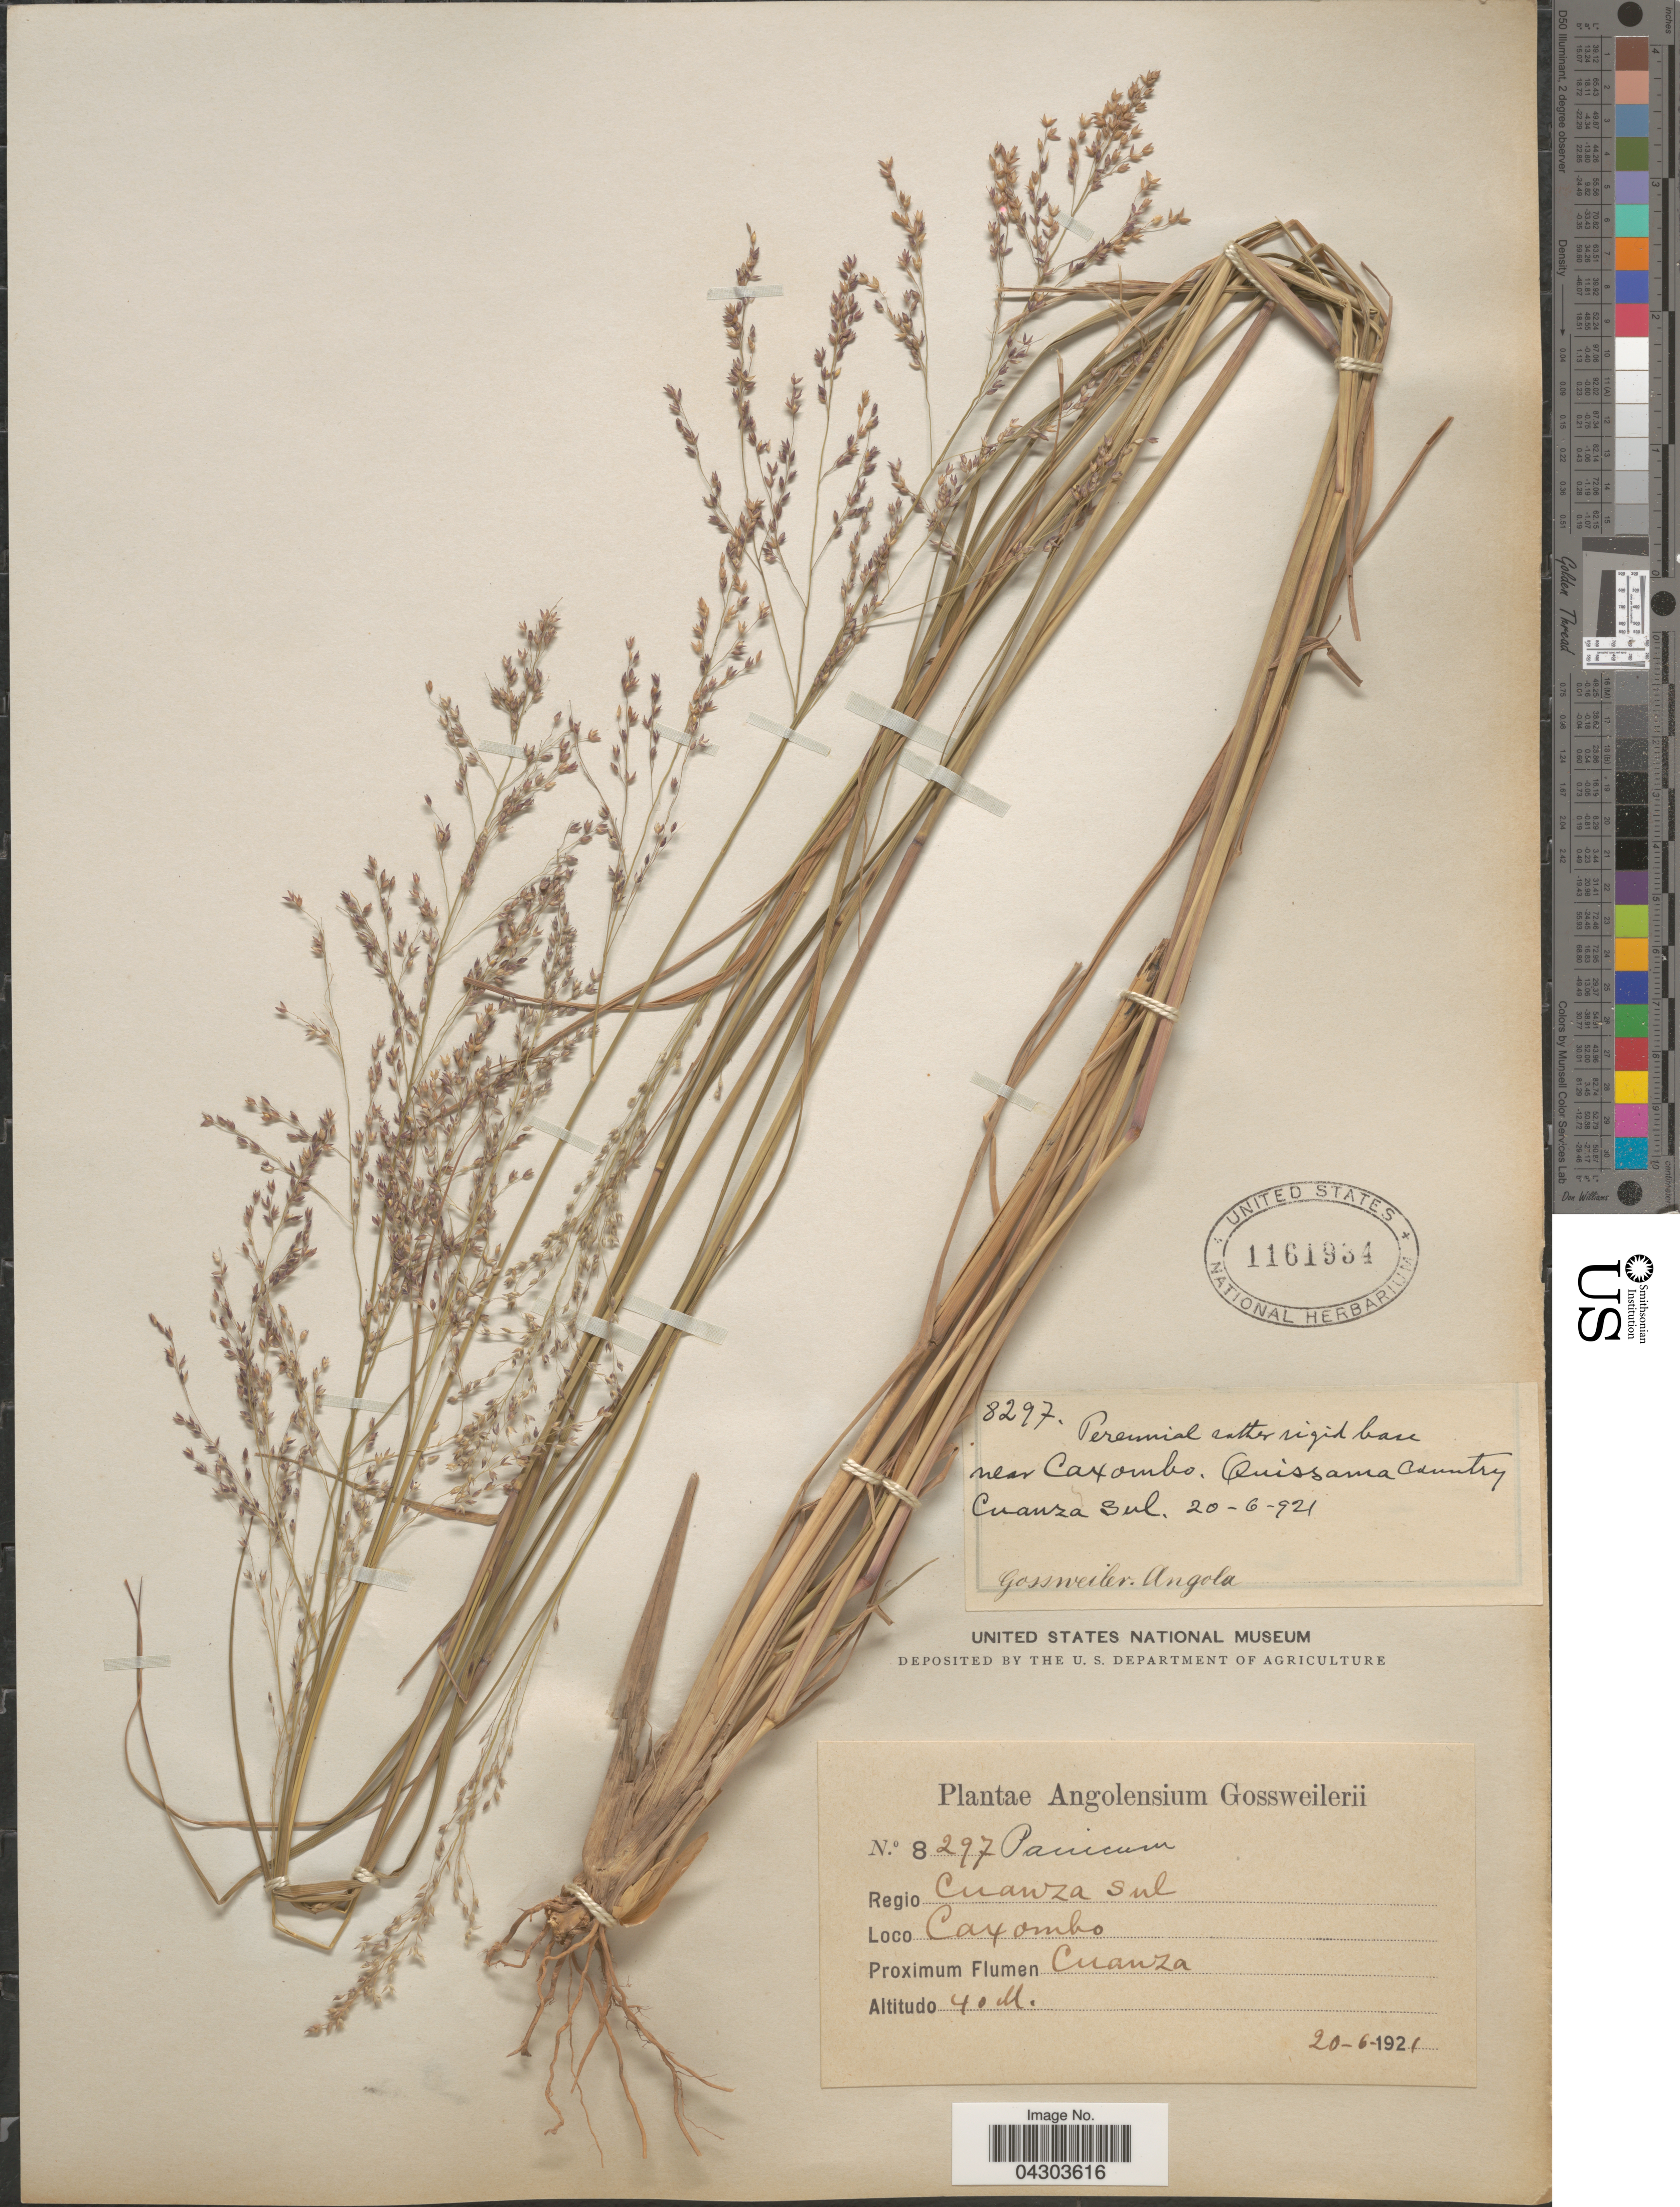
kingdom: Plantae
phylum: Tracheophyta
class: Liliopsida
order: Poales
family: Poaceae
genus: Panicum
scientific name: Panicum fluviicola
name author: Steud.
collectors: -. Gossweiler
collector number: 8297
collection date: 1921-06-20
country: Angola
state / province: Cuanza Sul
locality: Regio Cuanza Sul. Caxombo. Proximum Flumen Cuanza.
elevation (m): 40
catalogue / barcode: US 1161934